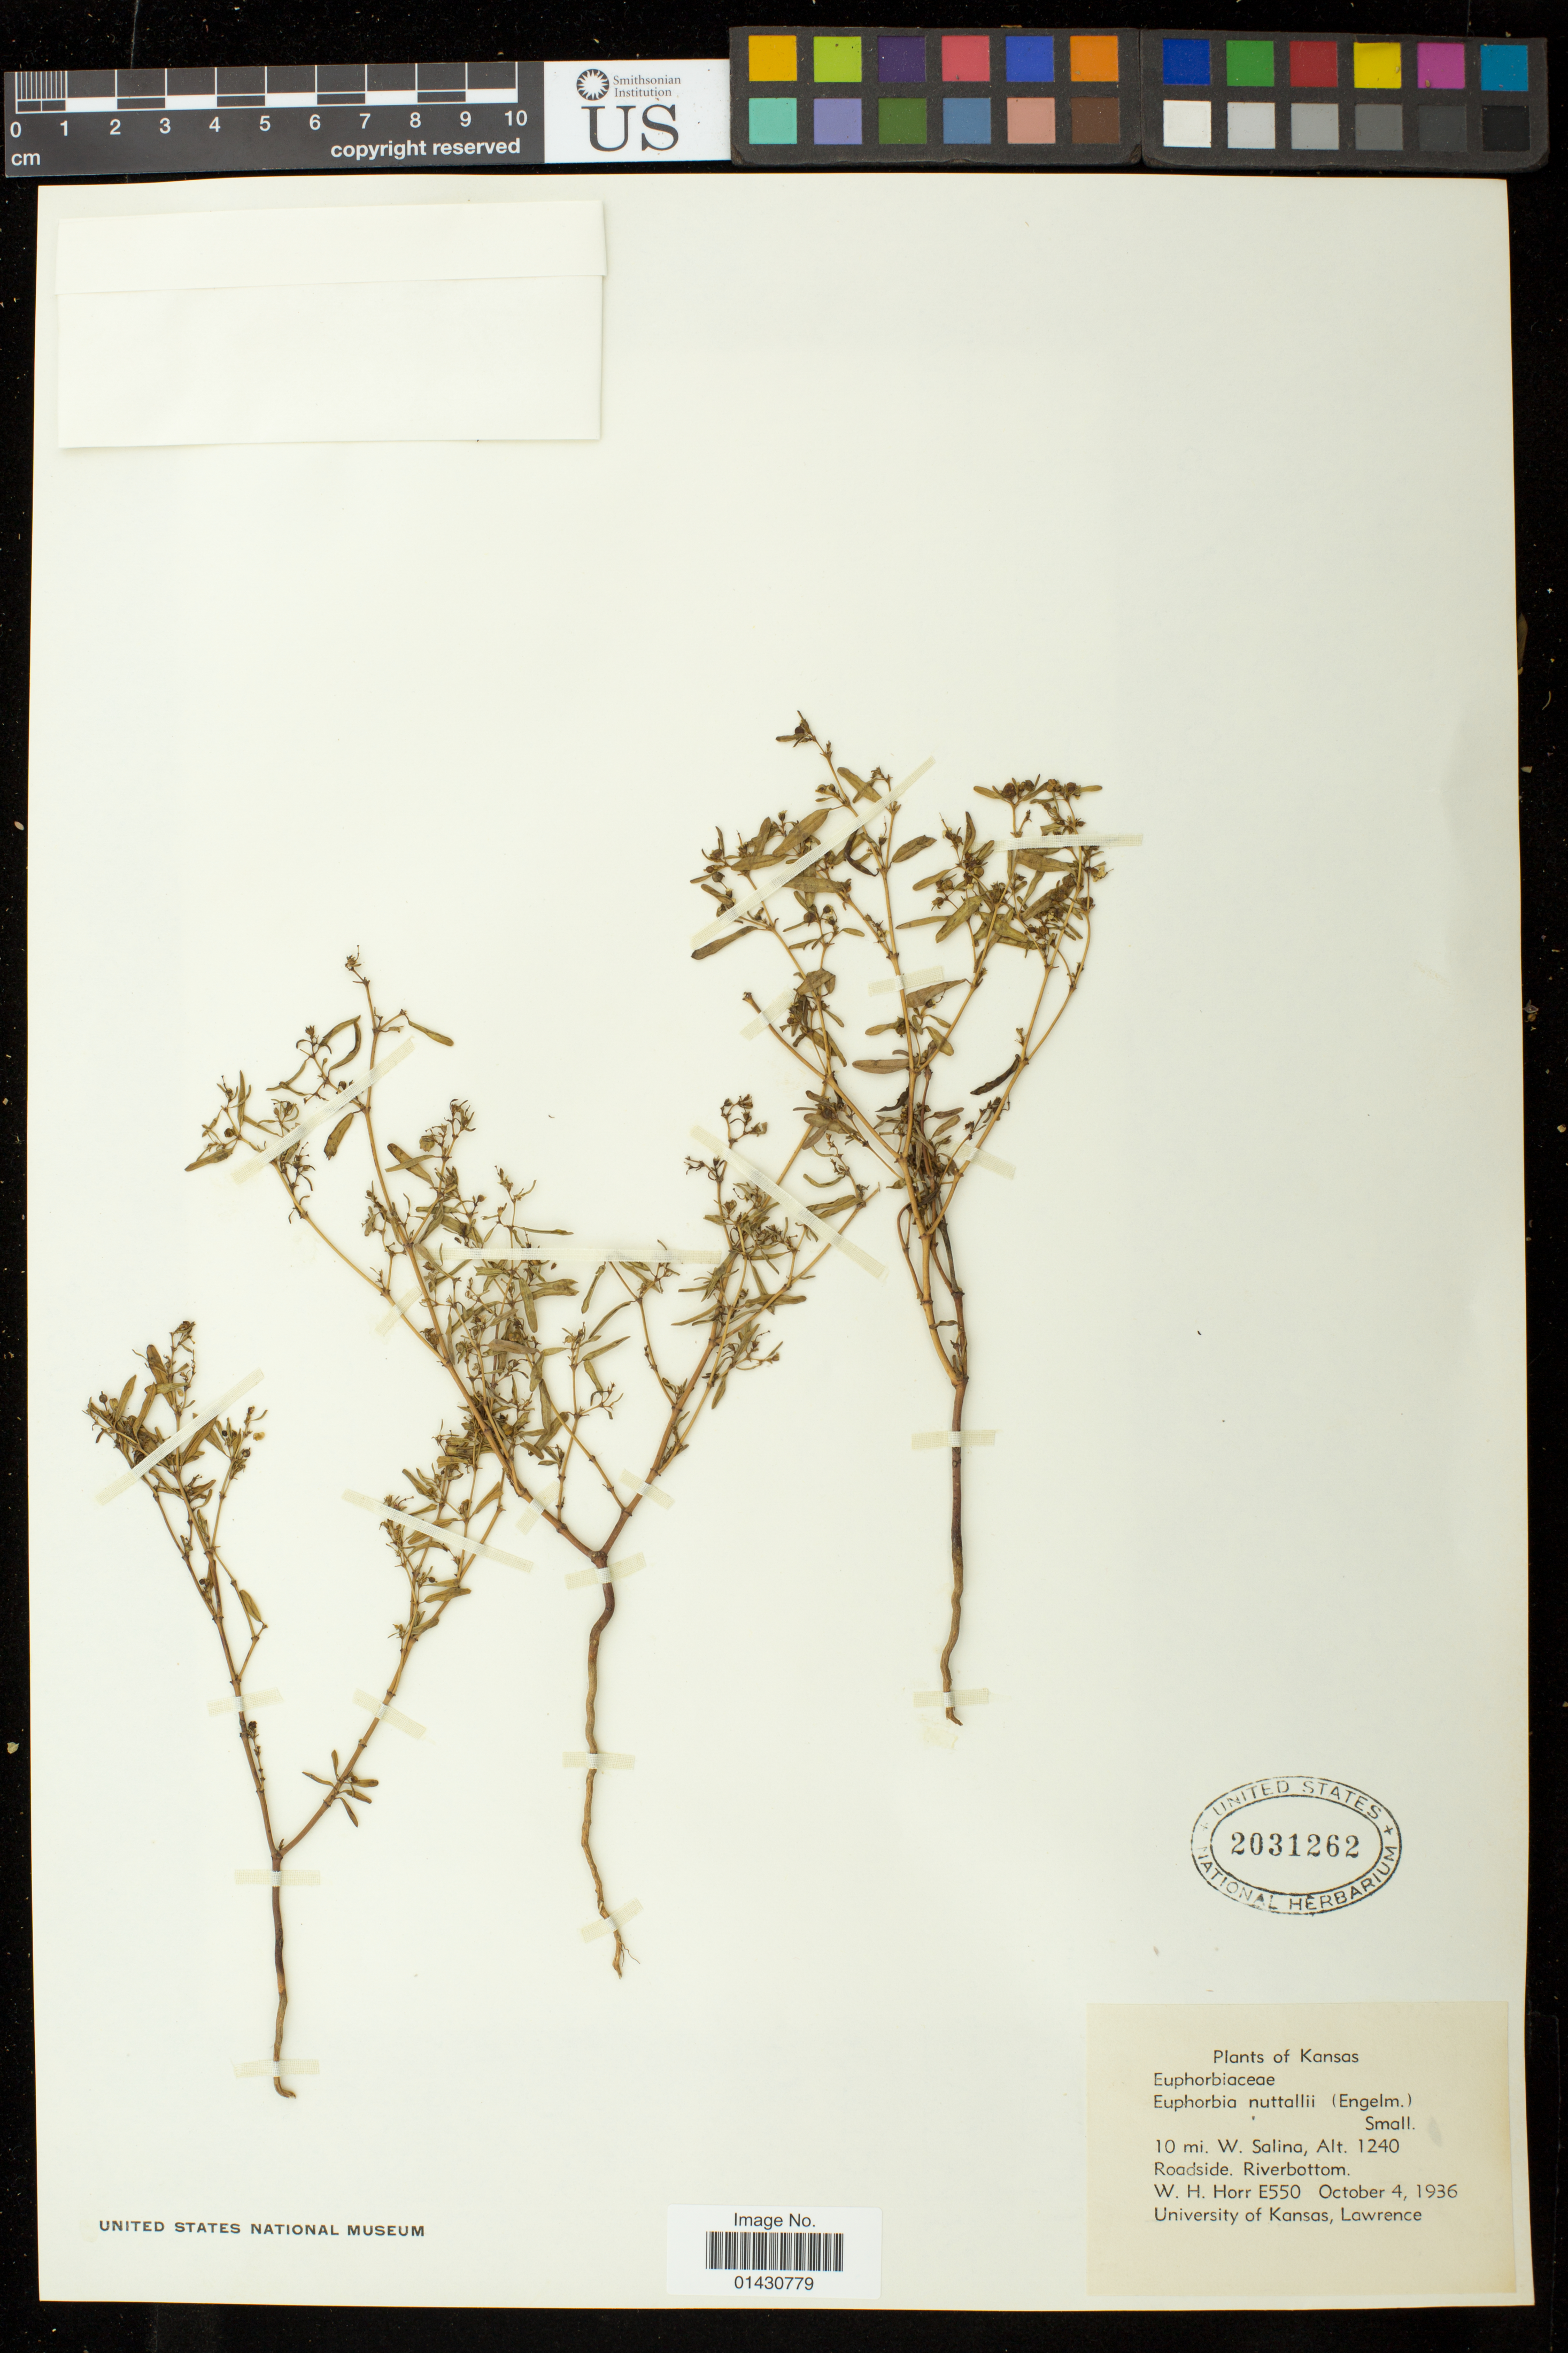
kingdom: Plantae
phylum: Tracheophyta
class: Magnoliopsida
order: Malpighiales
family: Euphorbiaceae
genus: Euphorbia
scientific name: Euphorbia missurica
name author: Raf.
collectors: W. H. Horr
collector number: E550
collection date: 1936-10-04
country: United States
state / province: Kansas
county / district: Saline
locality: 10 mi. W. Salina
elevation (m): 378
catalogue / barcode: US 2031262